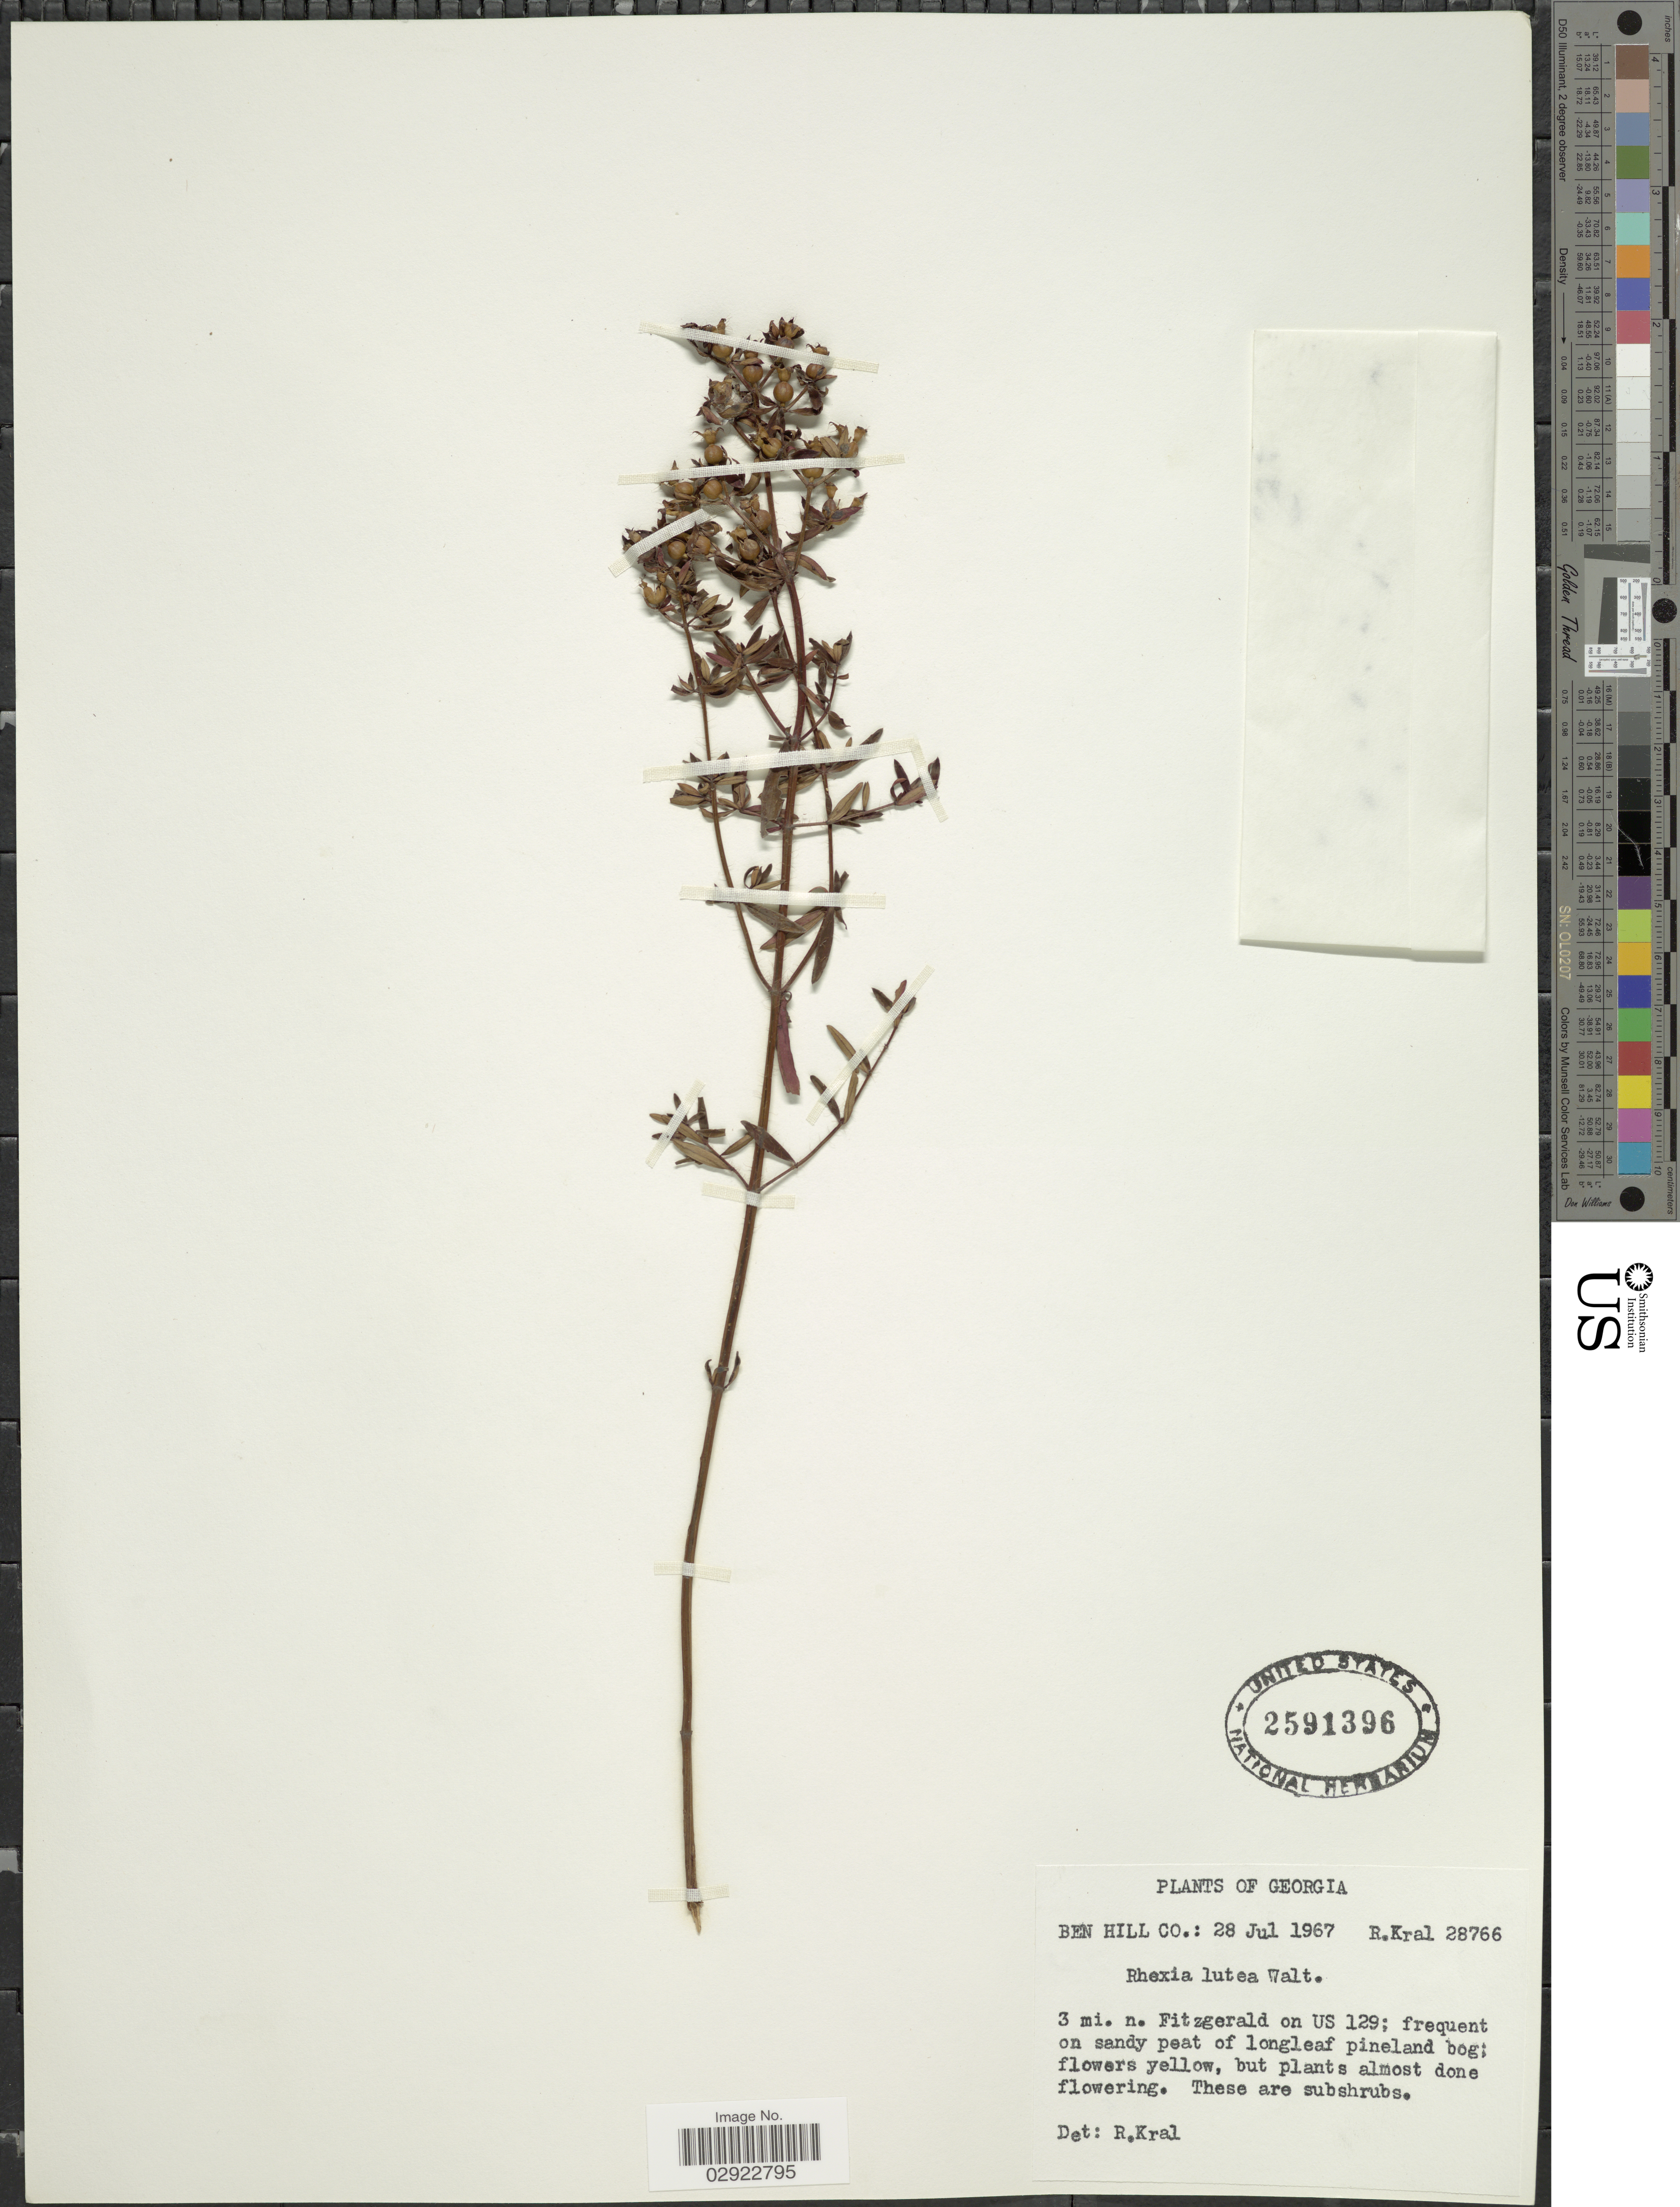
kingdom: Plantae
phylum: Tracheophyta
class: Magnoliopsida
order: Myrtales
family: Melastomataceae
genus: Rhexia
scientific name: Rhexia lutea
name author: Walter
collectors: R. Kral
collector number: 28766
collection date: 1967-07-28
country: United States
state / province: Georgia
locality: Ben Hill Co. 3 mi. n. Fitzgerald on US 129.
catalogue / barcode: US 2591396